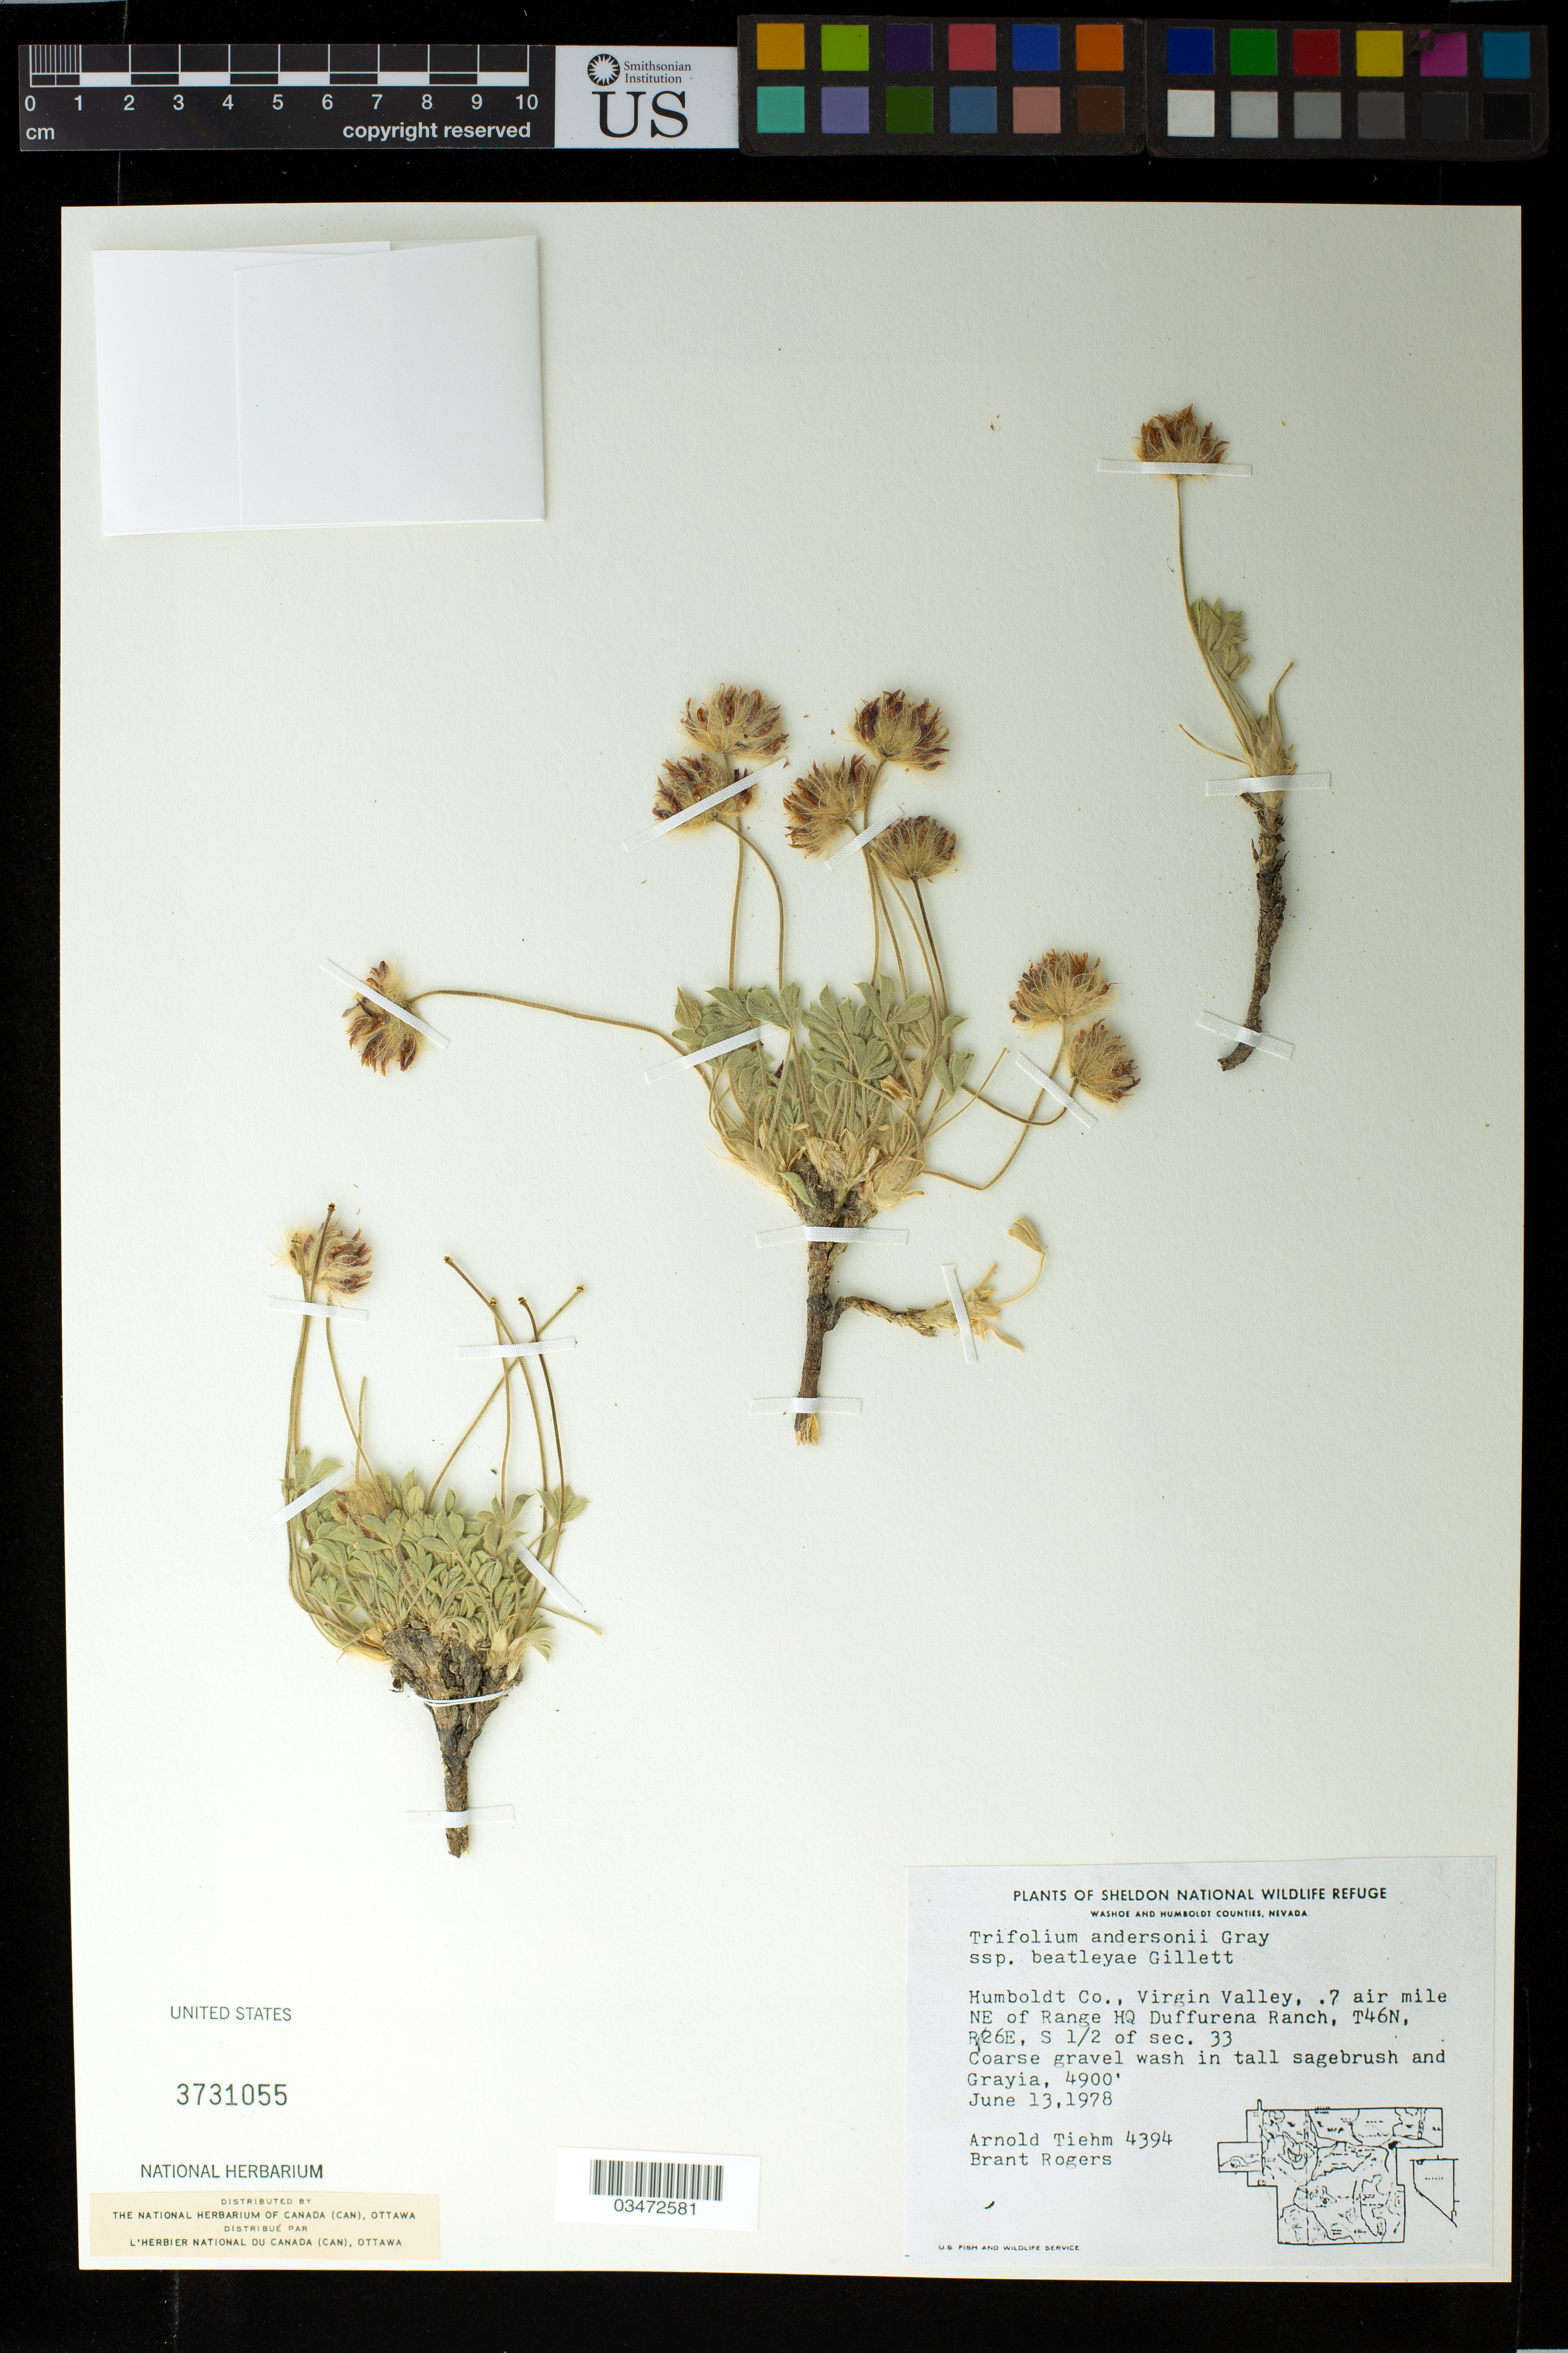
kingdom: Plantae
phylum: Tracheophyta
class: Magnoliopsida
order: Fabales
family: Fabaceae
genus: Trifolium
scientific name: Trifolium andersonii subsp. beatleyae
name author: A. Gray & J.M. Gillett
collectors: A. Tiehm & B. Rogers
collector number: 4394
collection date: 1978-06-13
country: United States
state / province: Nevada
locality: Humboldt Co., Virgin Valley, 7 air mile northeast of Range HQ Duffurena Ranch, T46N, R26E, S 1/2 Sec. 33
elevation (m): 1494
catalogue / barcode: US 3731055